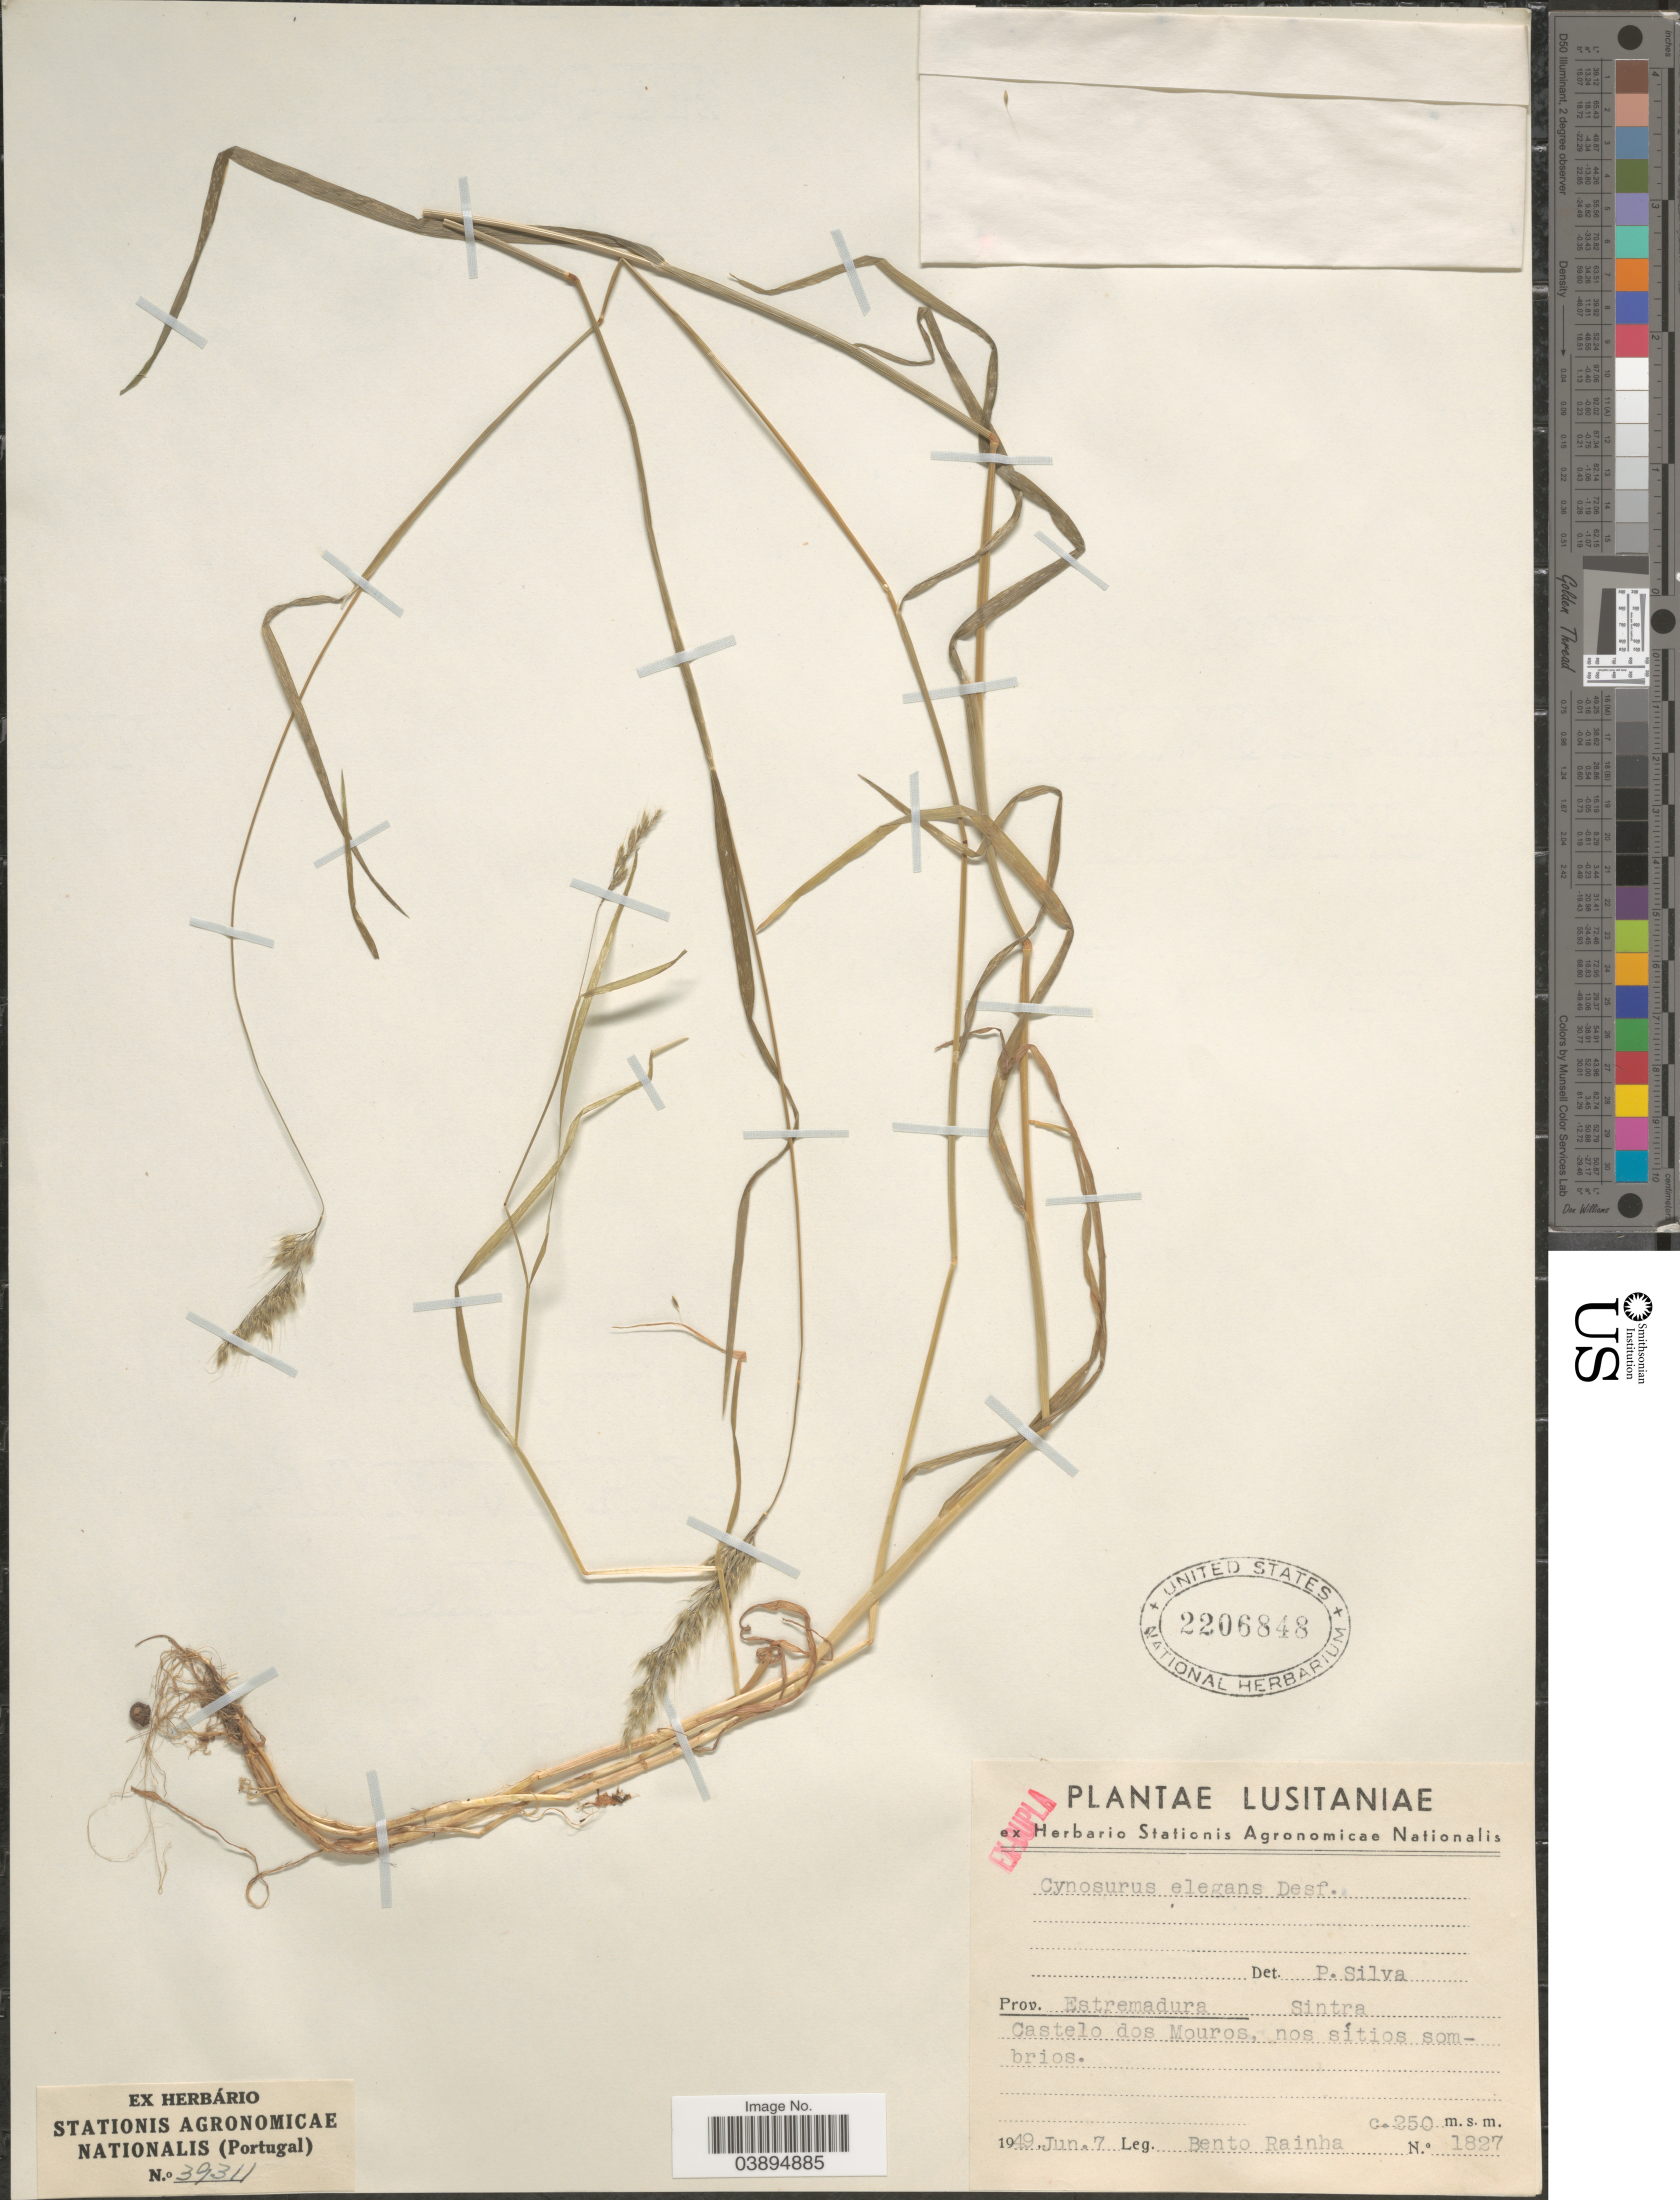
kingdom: Plantae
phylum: Tracheophyta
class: Liliopsida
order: Poales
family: Poaceae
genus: Cynosurus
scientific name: Cynosurus elegans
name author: Desf.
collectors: B. Rainha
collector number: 1827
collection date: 1949-06-07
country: Portugal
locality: Lusitaniae. Prov. Estremadura. Sintra Castelo dos Mouros, nos sítios sombrios.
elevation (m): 250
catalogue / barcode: US 2206848